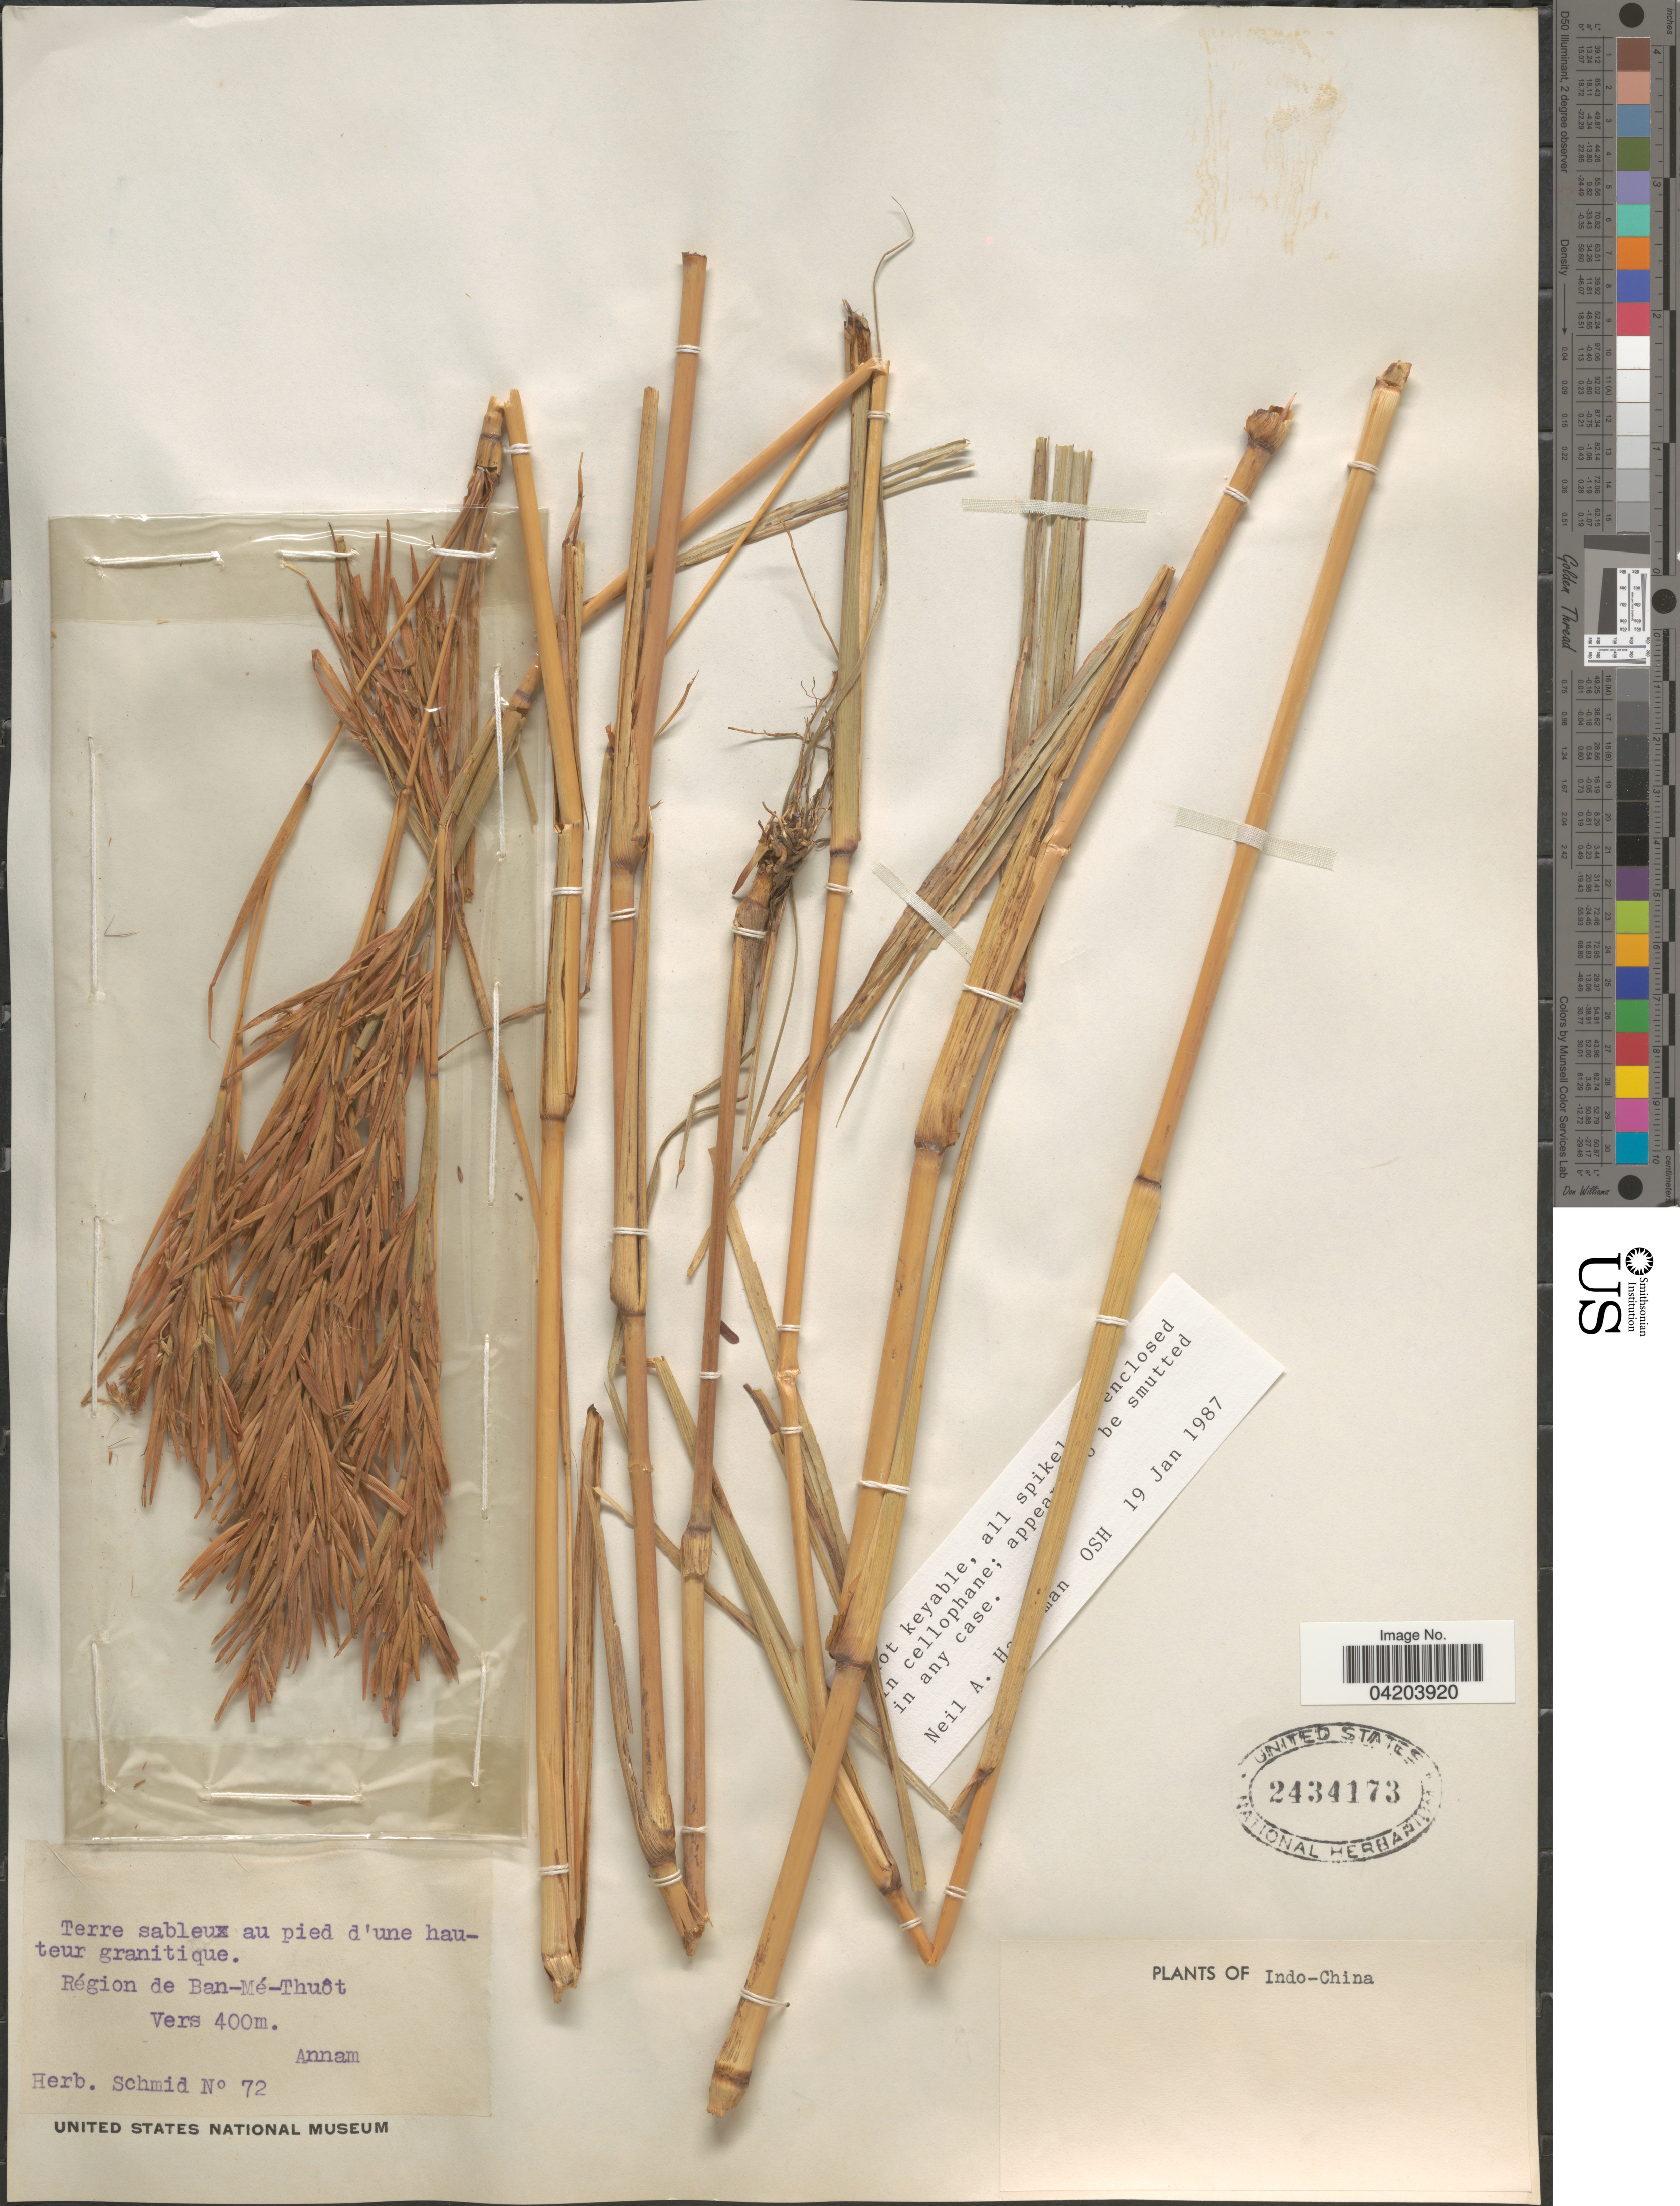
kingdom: Plantae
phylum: Tracheophyta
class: Liliopsida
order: Poales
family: Poaceae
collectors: Ex herb. Schmid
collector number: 72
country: Vietnam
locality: Région de Ban-Mé-Thuôt. Annam. Indo-China.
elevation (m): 400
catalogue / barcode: US 2434173